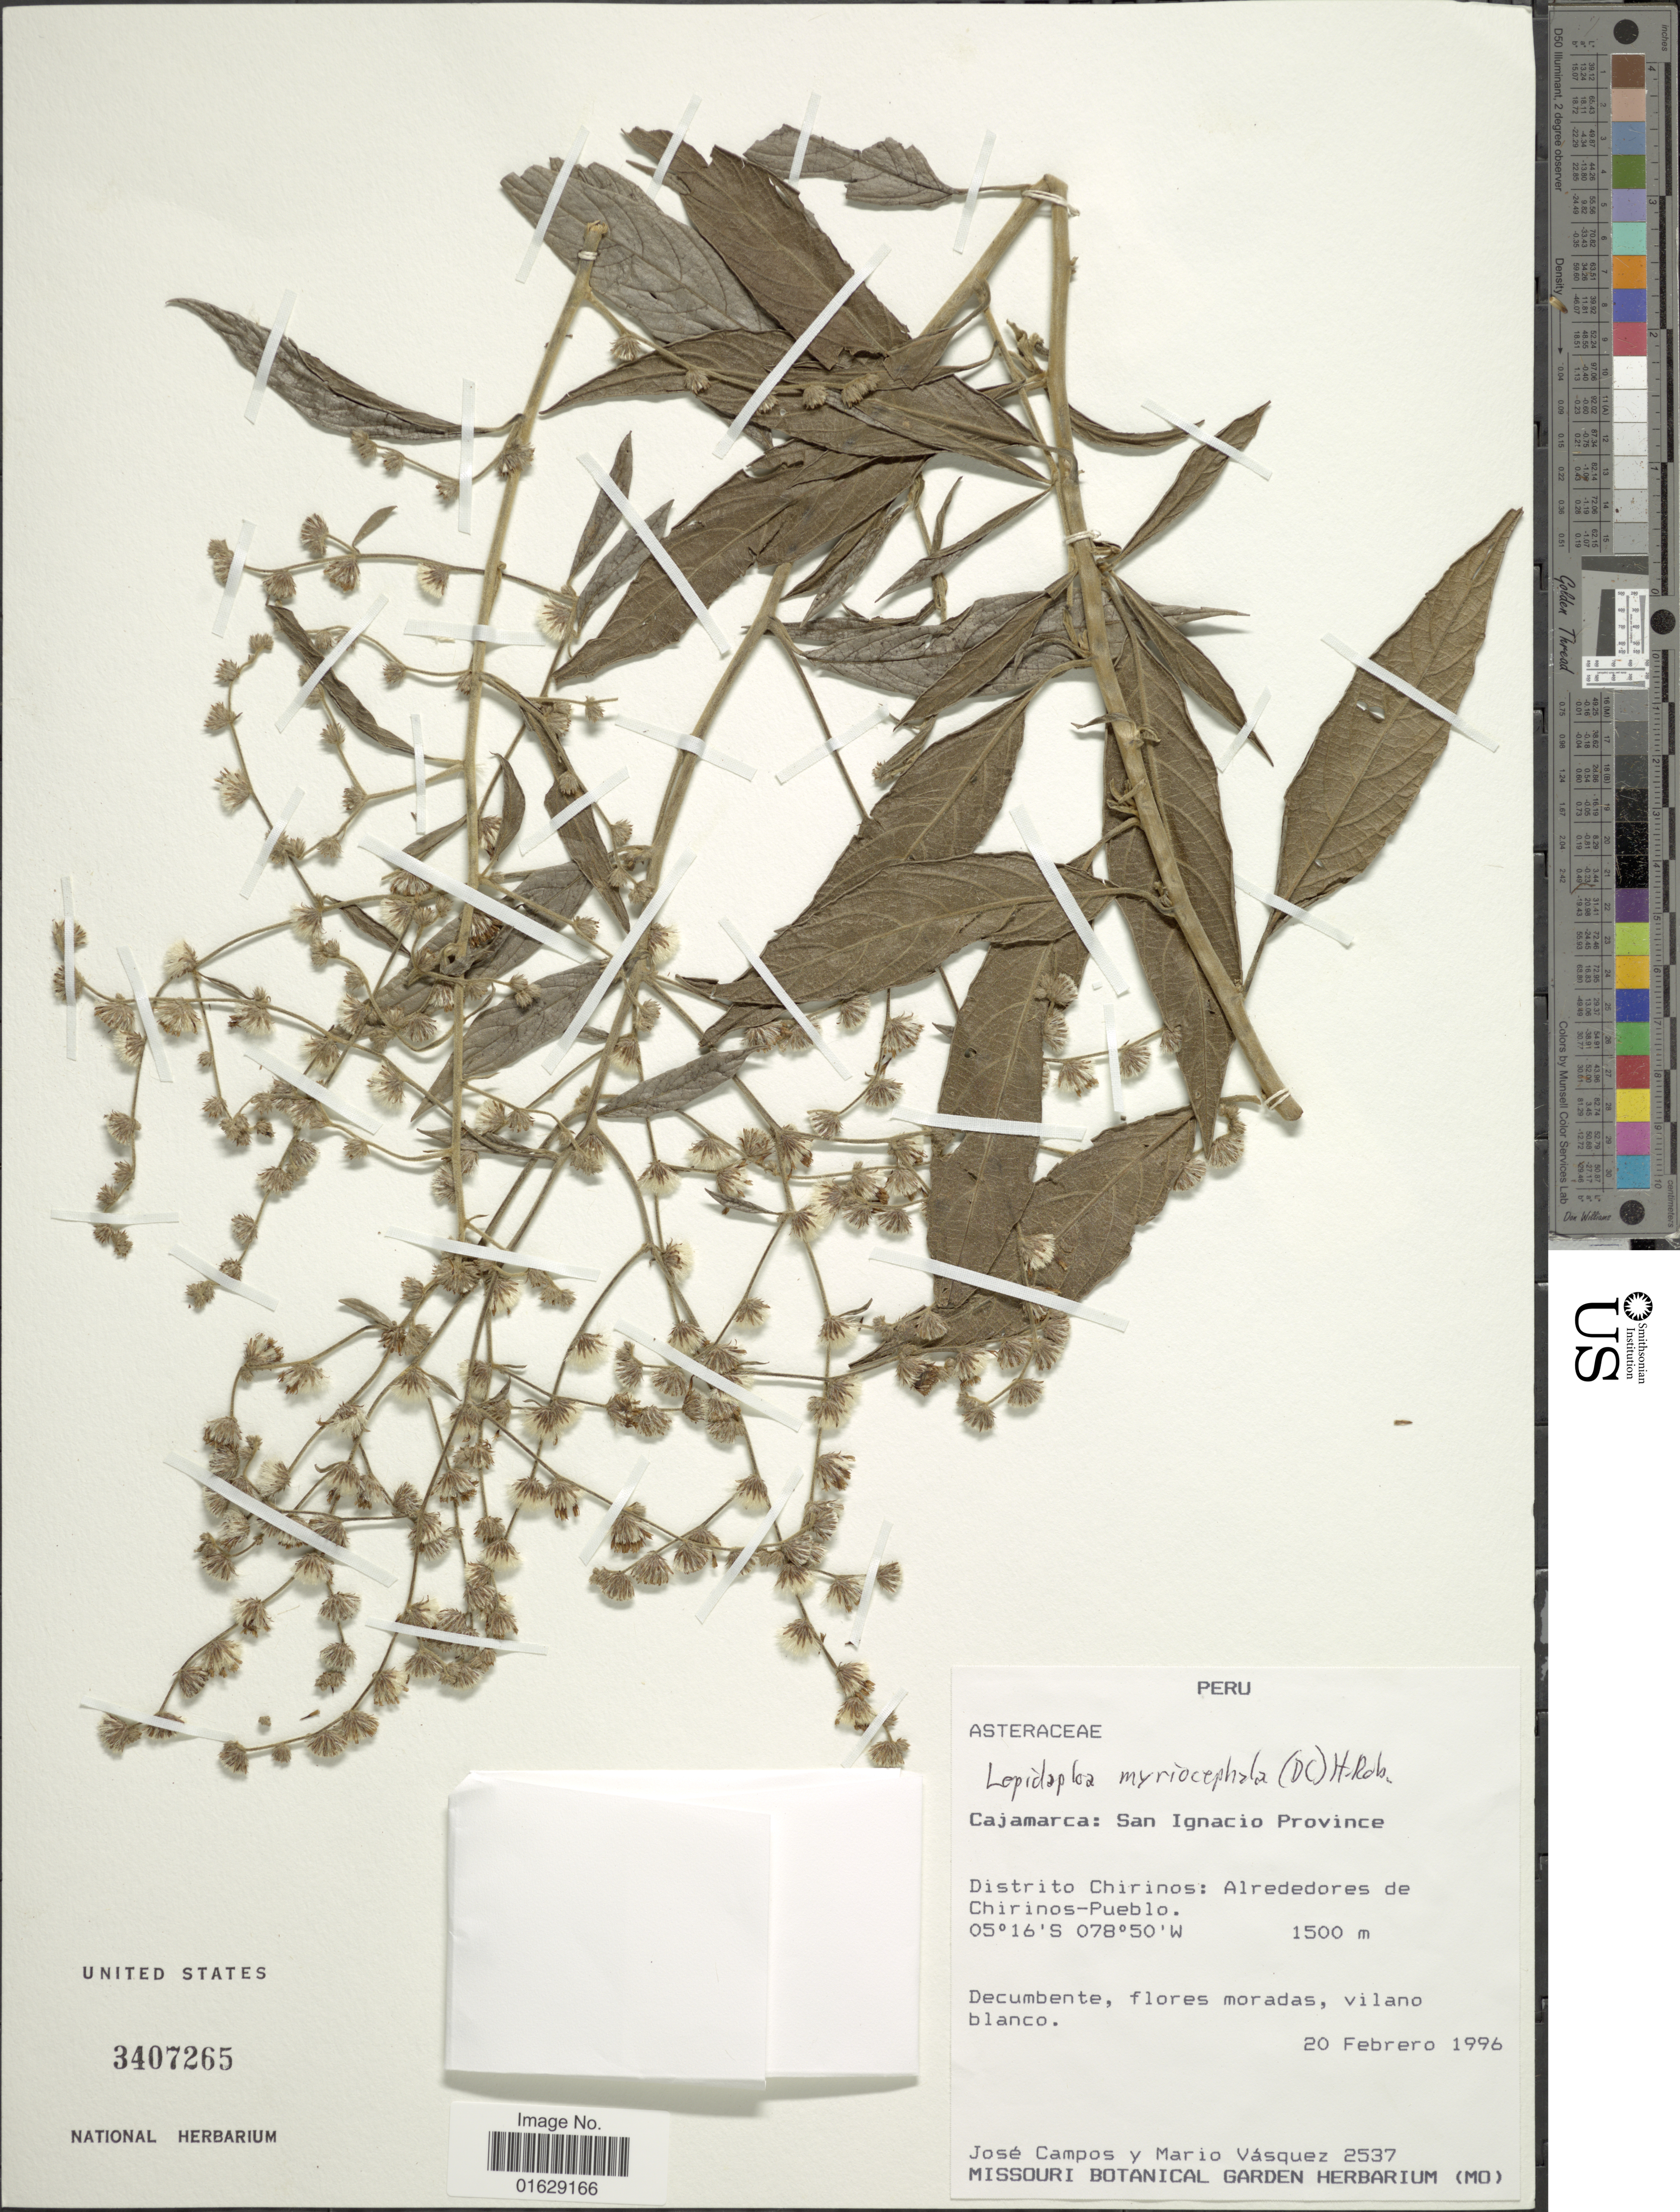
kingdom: Plantae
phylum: Tracheophyta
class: Magnoliopsida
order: Asterales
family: Asteraceae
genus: Lepidaploa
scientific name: Lepidaploa myriocephala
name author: (DC.) H. Rob.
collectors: J. Campos & M. Vasquez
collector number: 2537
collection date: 1996-02-20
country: Peru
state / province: Cajamarca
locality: Cajamarca: San Ignacio Province, Distrito Chirinos: Alrededores de Chirinos-Pueblo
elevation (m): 1500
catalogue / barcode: US 3407265